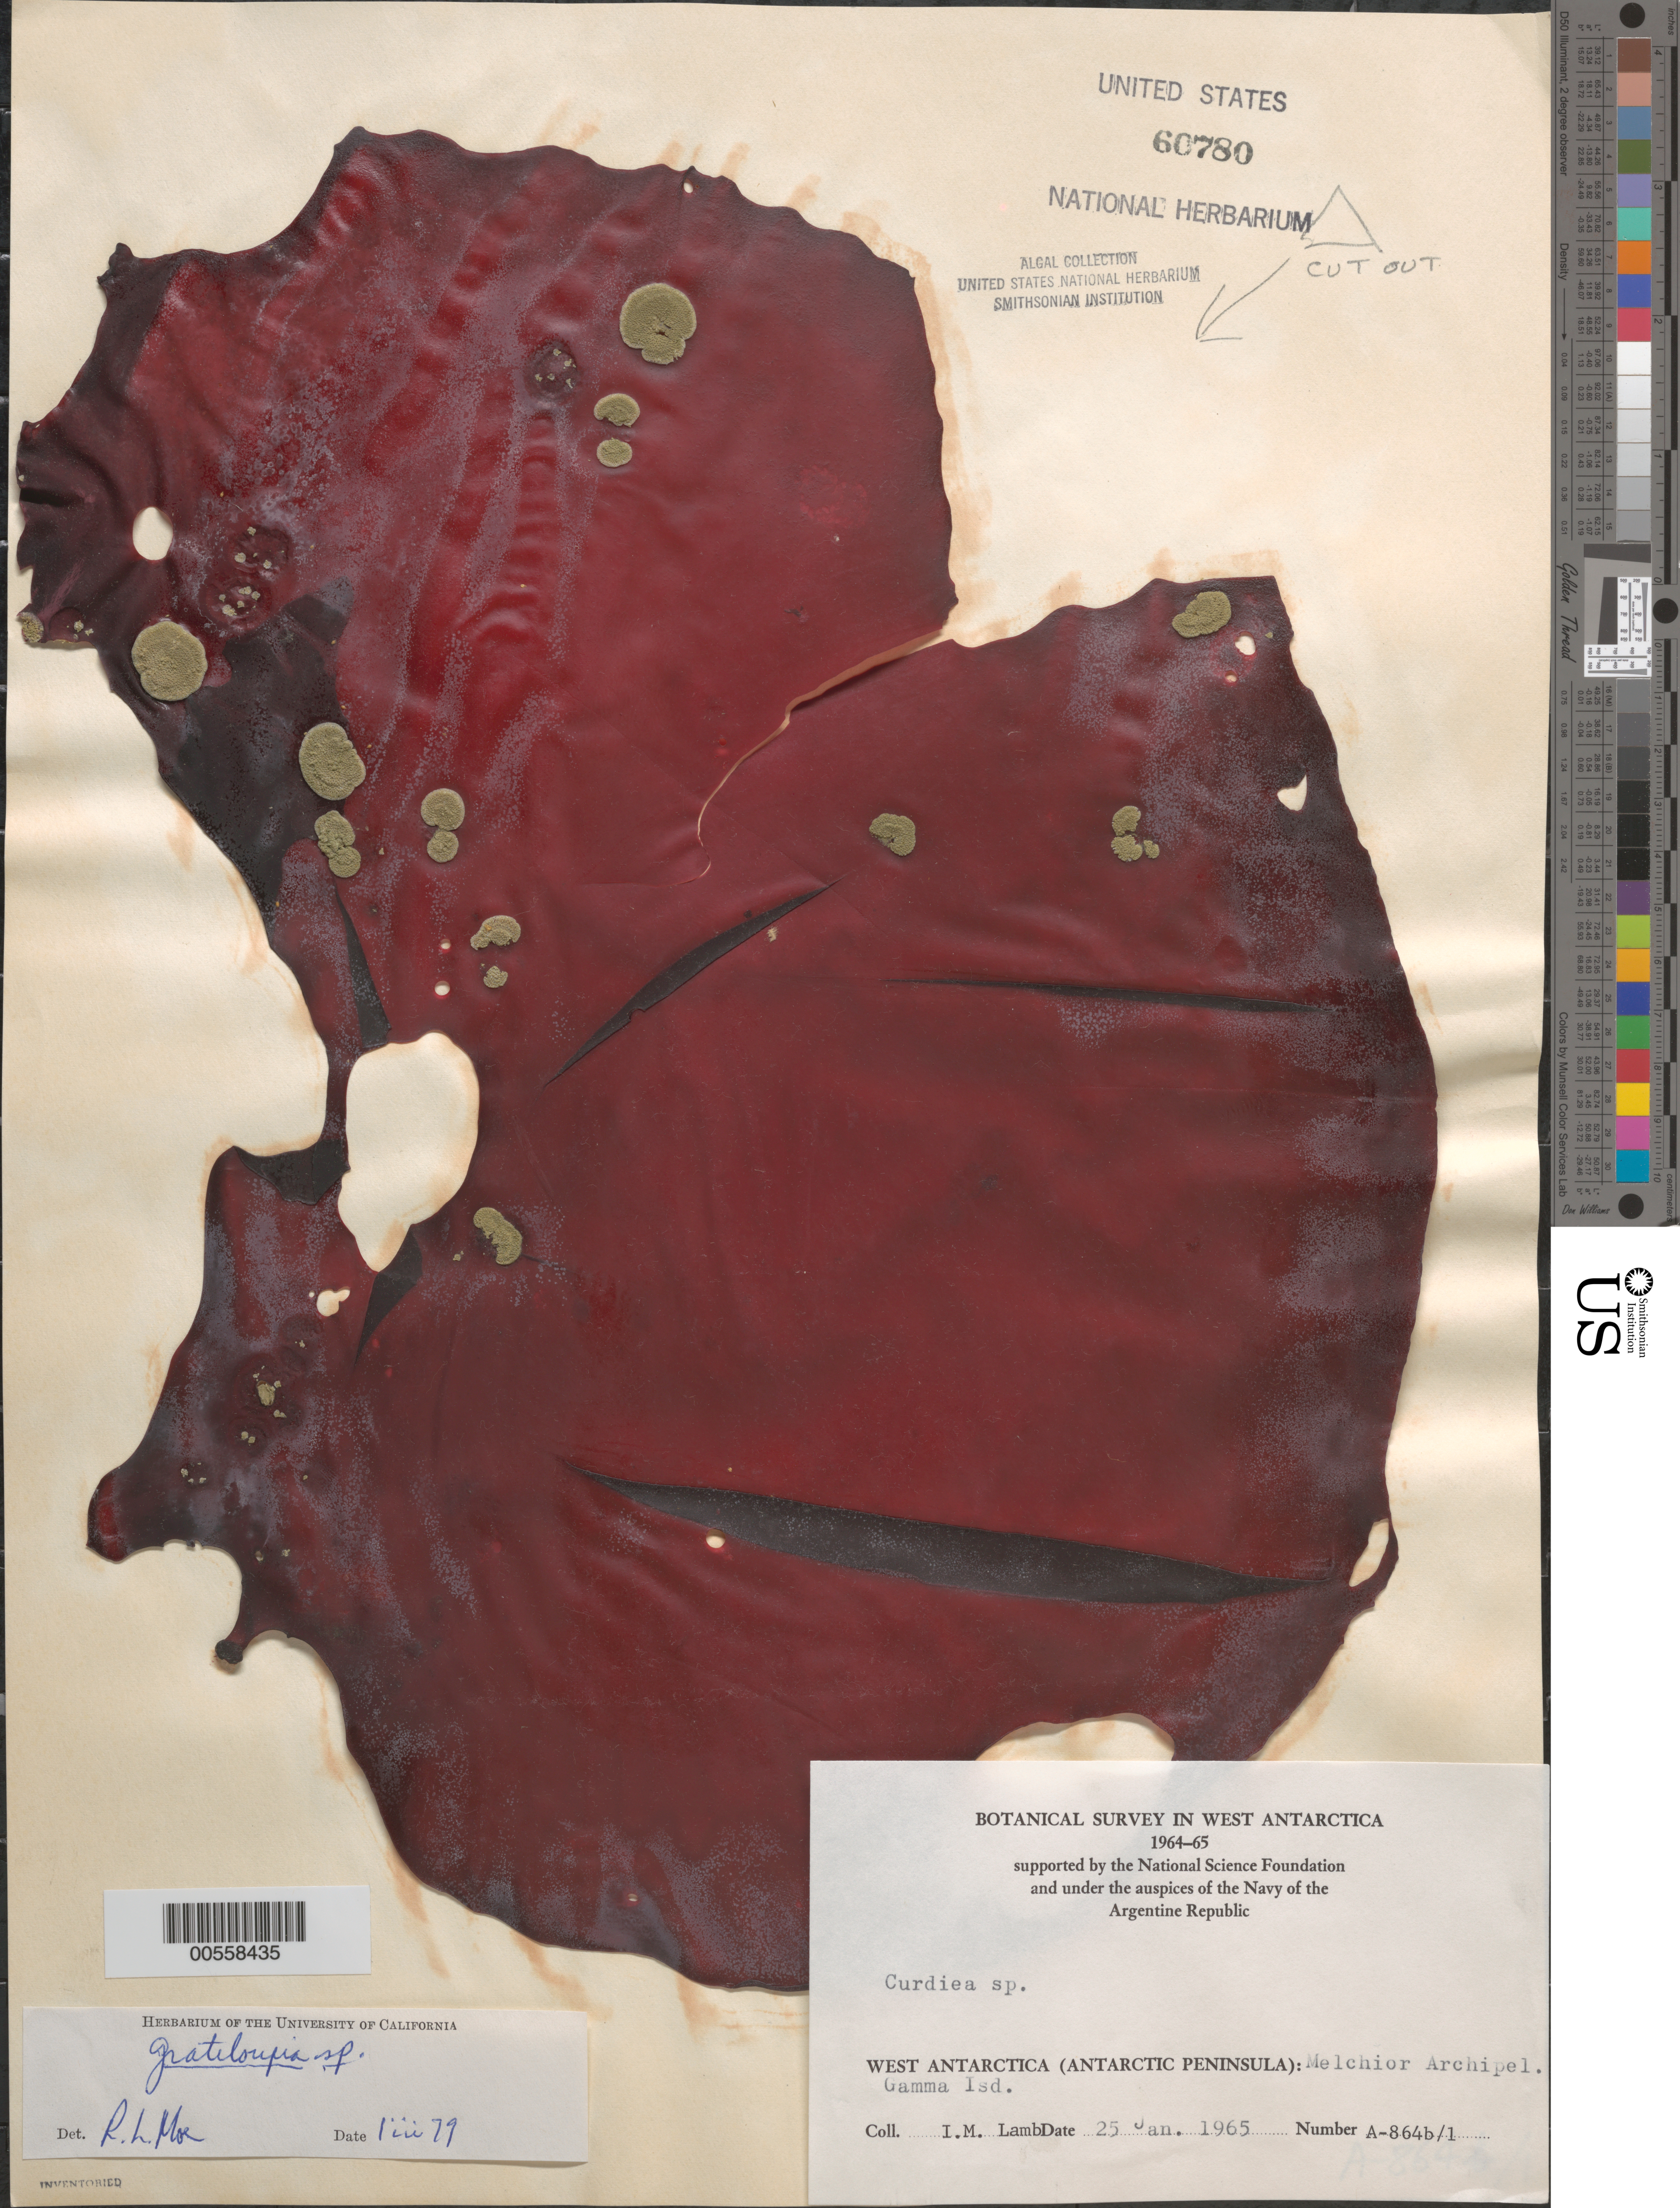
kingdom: Plantae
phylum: Rhodophyta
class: Florideophyceae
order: Halymeniales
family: Halymeniaceae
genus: Grateloupia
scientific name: Grateloupia sp.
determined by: Moe, R. L.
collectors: I. M. Lamb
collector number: A-864b-1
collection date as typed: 25 Jan 1965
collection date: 1965-01-25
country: Antarctica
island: Gamma Island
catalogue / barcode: US 60780